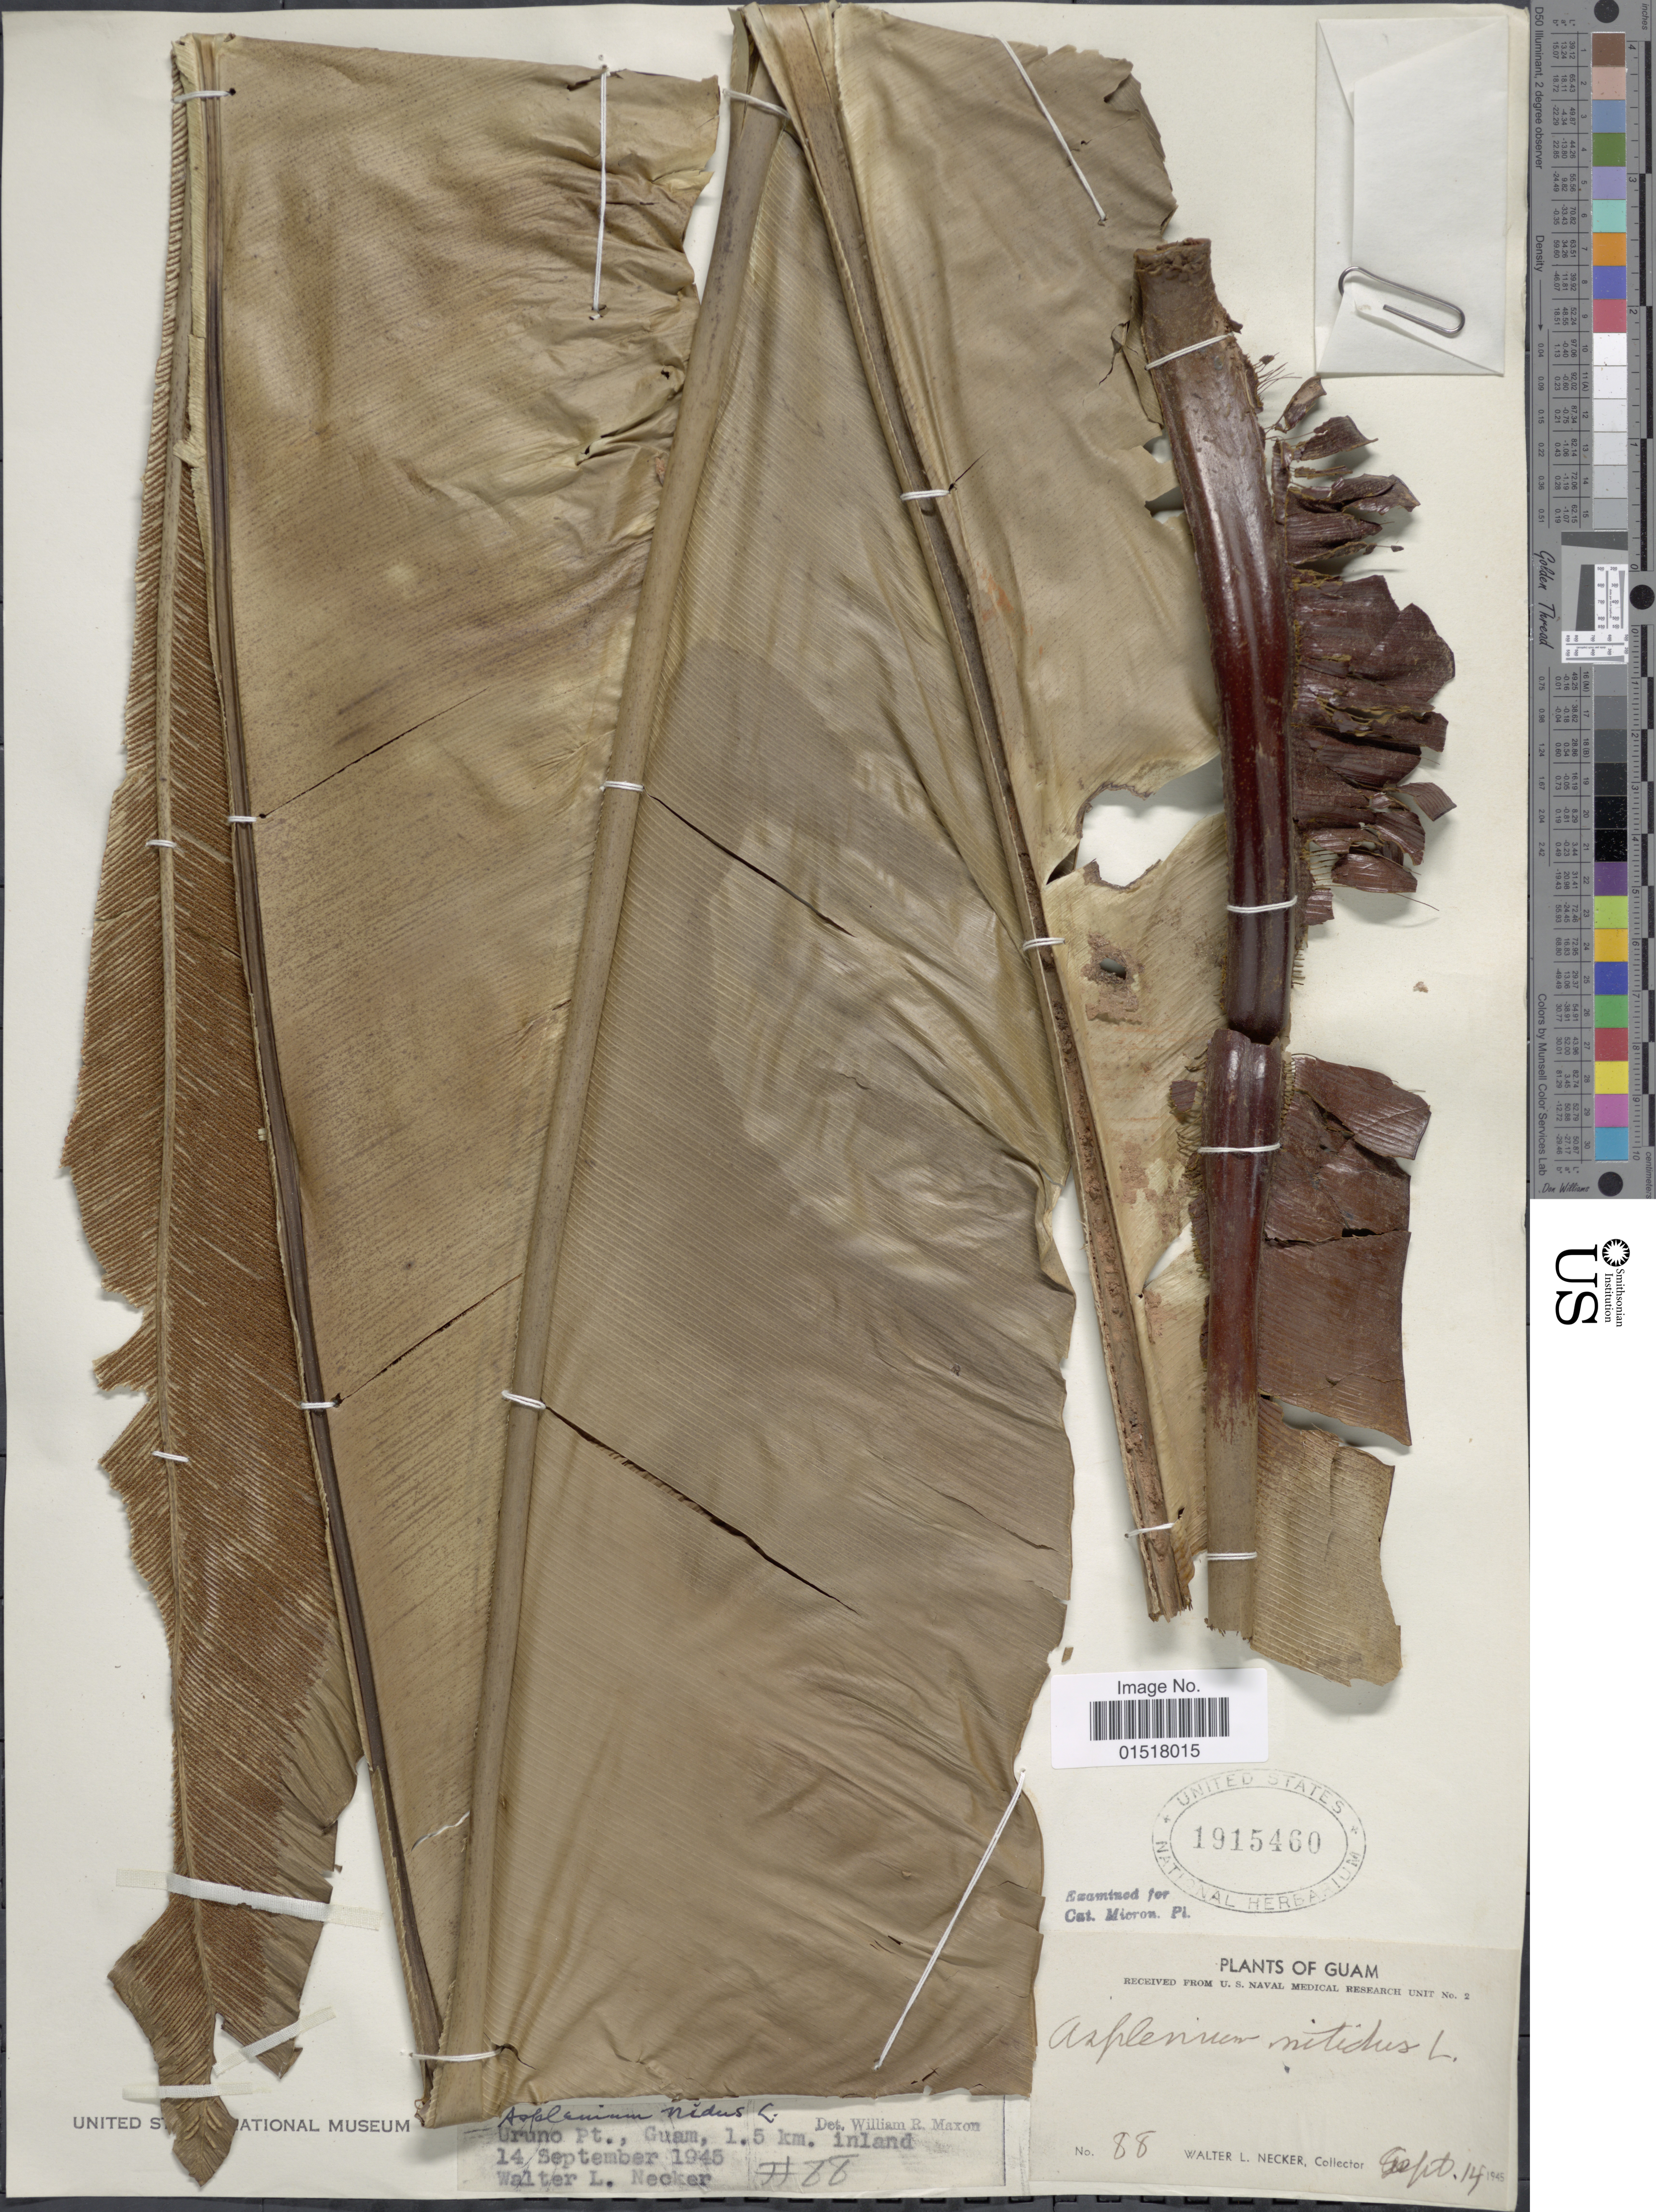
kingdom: Plantae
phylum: Tracheophyta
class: Polypodiopsida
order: Polypodiales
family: Aspleniaceae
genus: Asplenium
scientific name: Asplenium nidus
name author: L.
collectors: W. L. Necker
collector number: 88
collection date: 1945-09-14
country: Guam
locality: Uruno Pt., 1.5 km. inland.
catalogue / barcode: US 1915460